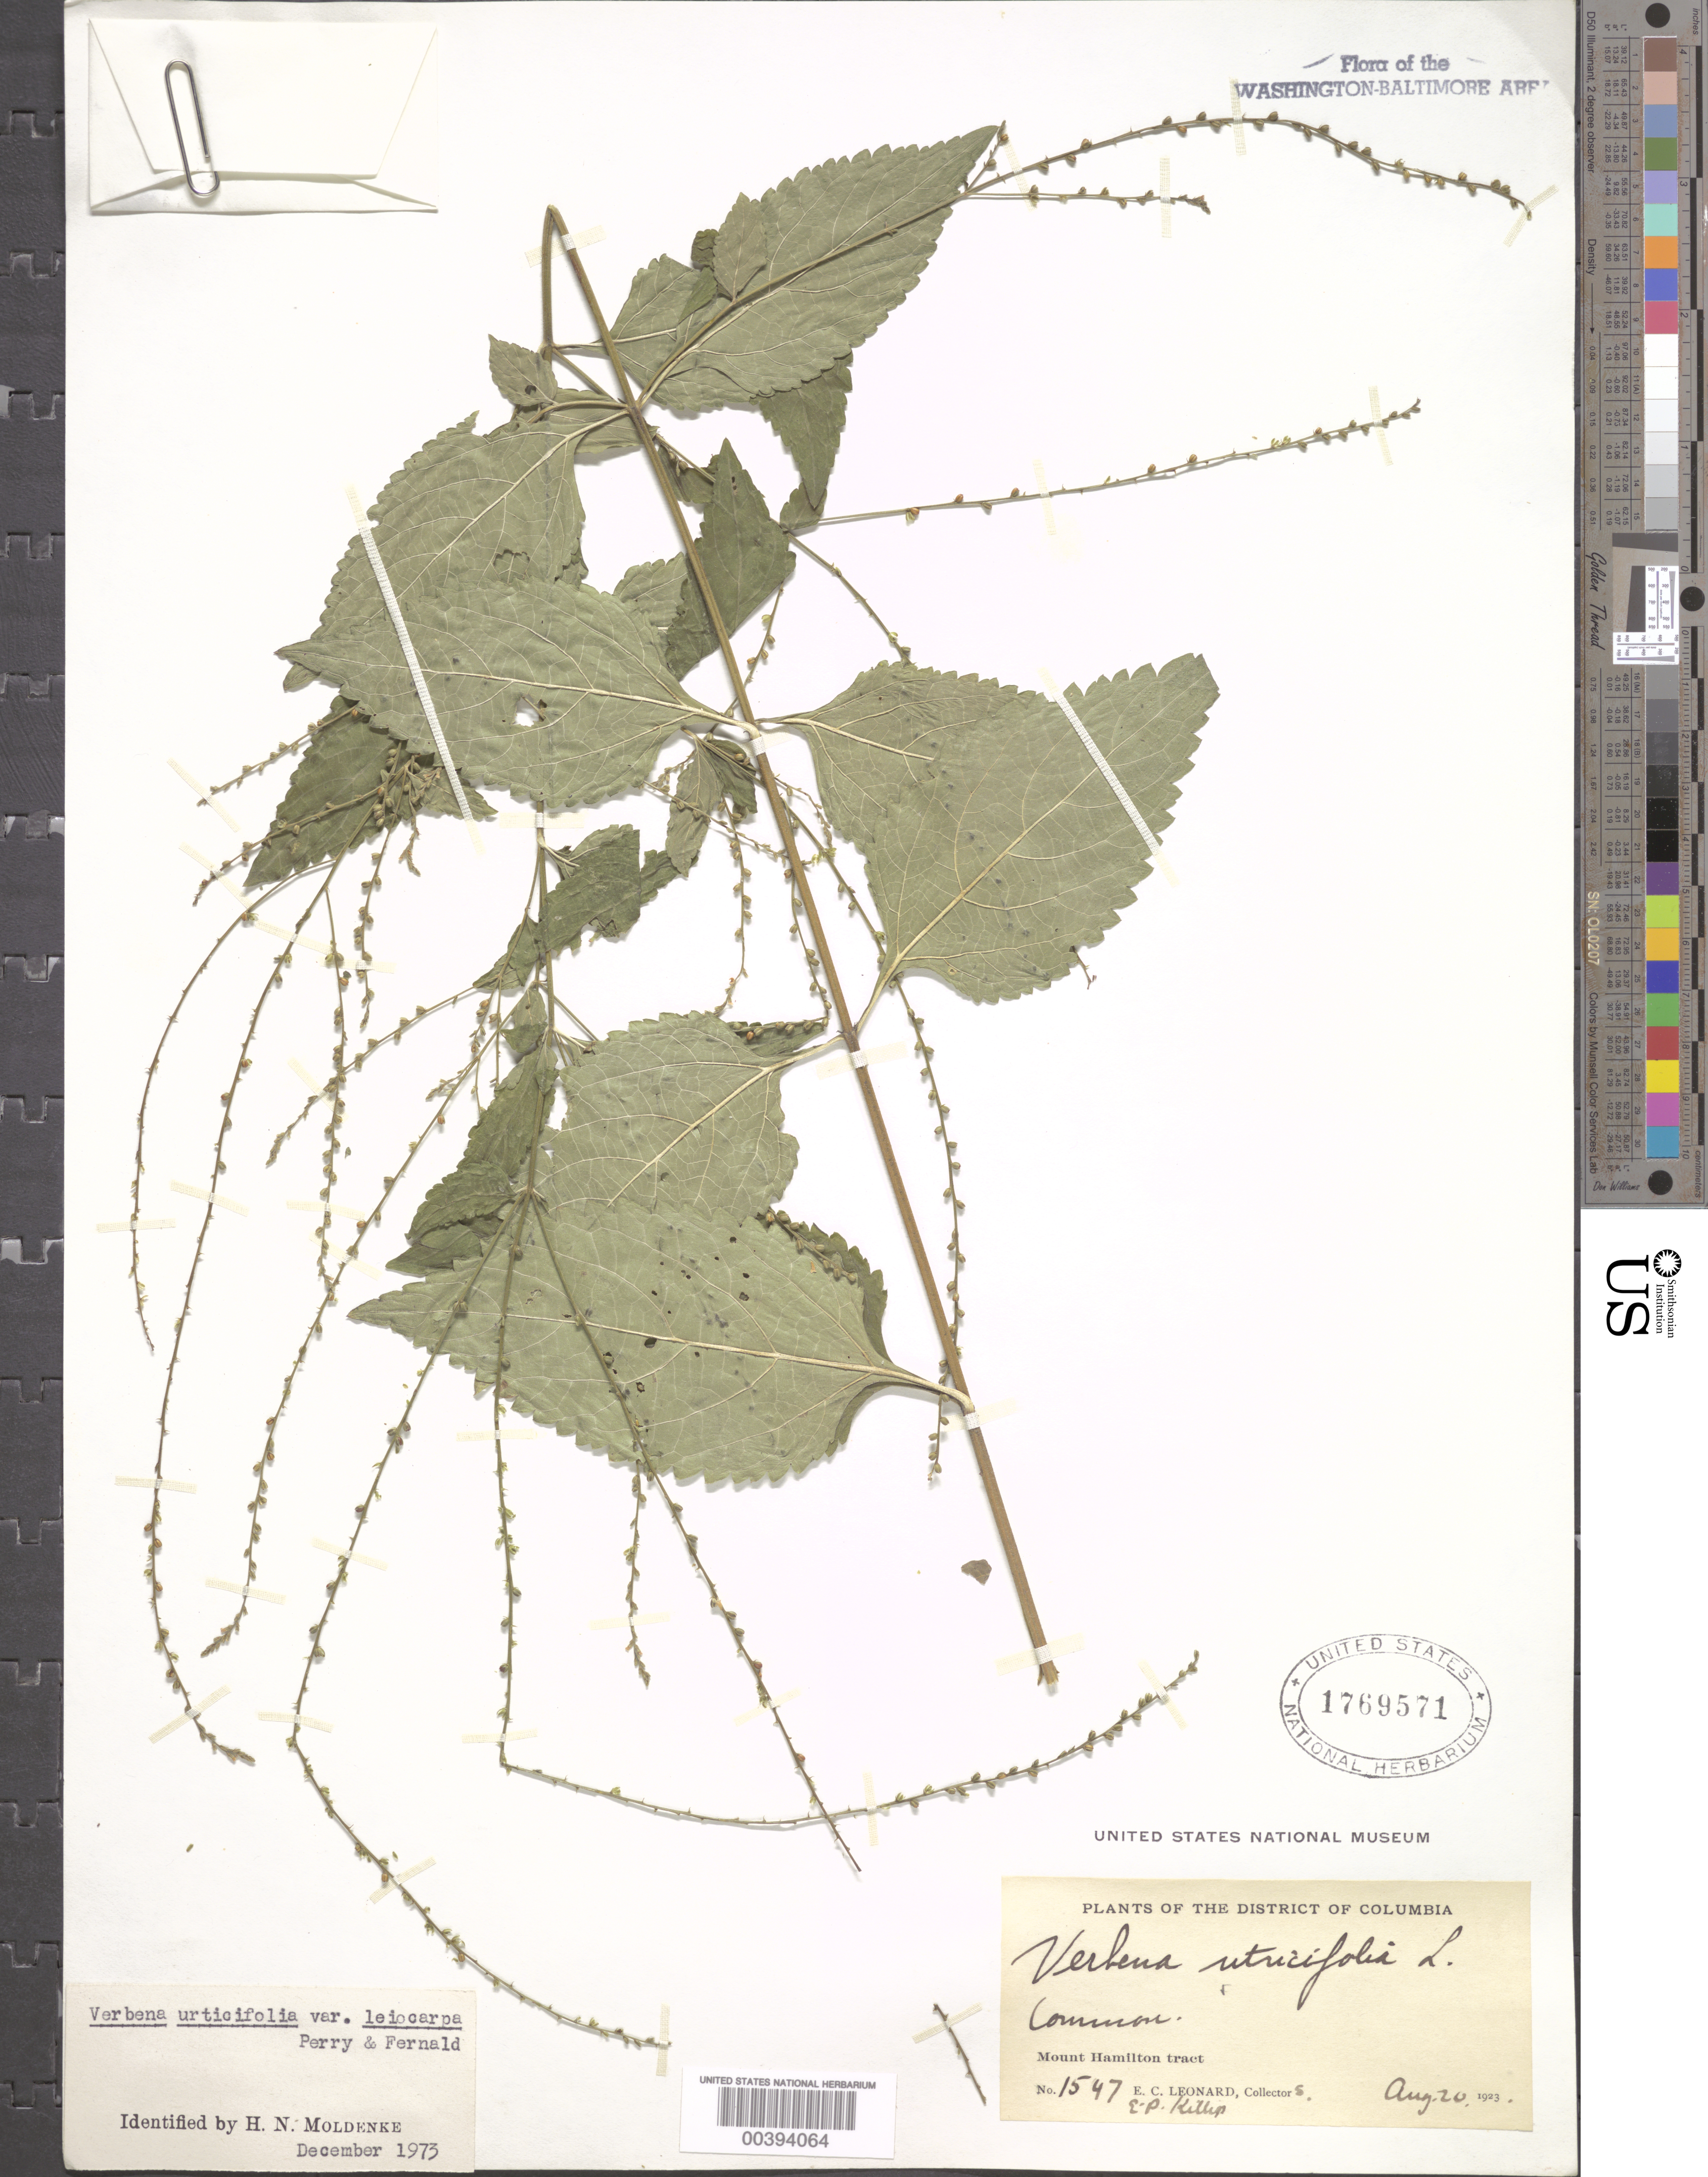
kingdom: Plantae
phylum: Tracheophyta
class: Magnoliopsida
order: Lamiales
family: Verbenaceae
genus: Verbena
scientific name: Verbena urticifolia var. leiocarpa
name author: L.M. Perry & Fernald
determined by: Moldenke, H. N.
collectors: E. C. Leonard & E. P. Killip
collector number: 1547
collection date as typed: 20 Aug 1923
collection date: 1923-08-20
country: United States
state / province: District of Columbia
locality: Mount Hamilton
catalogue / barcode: US 1769571